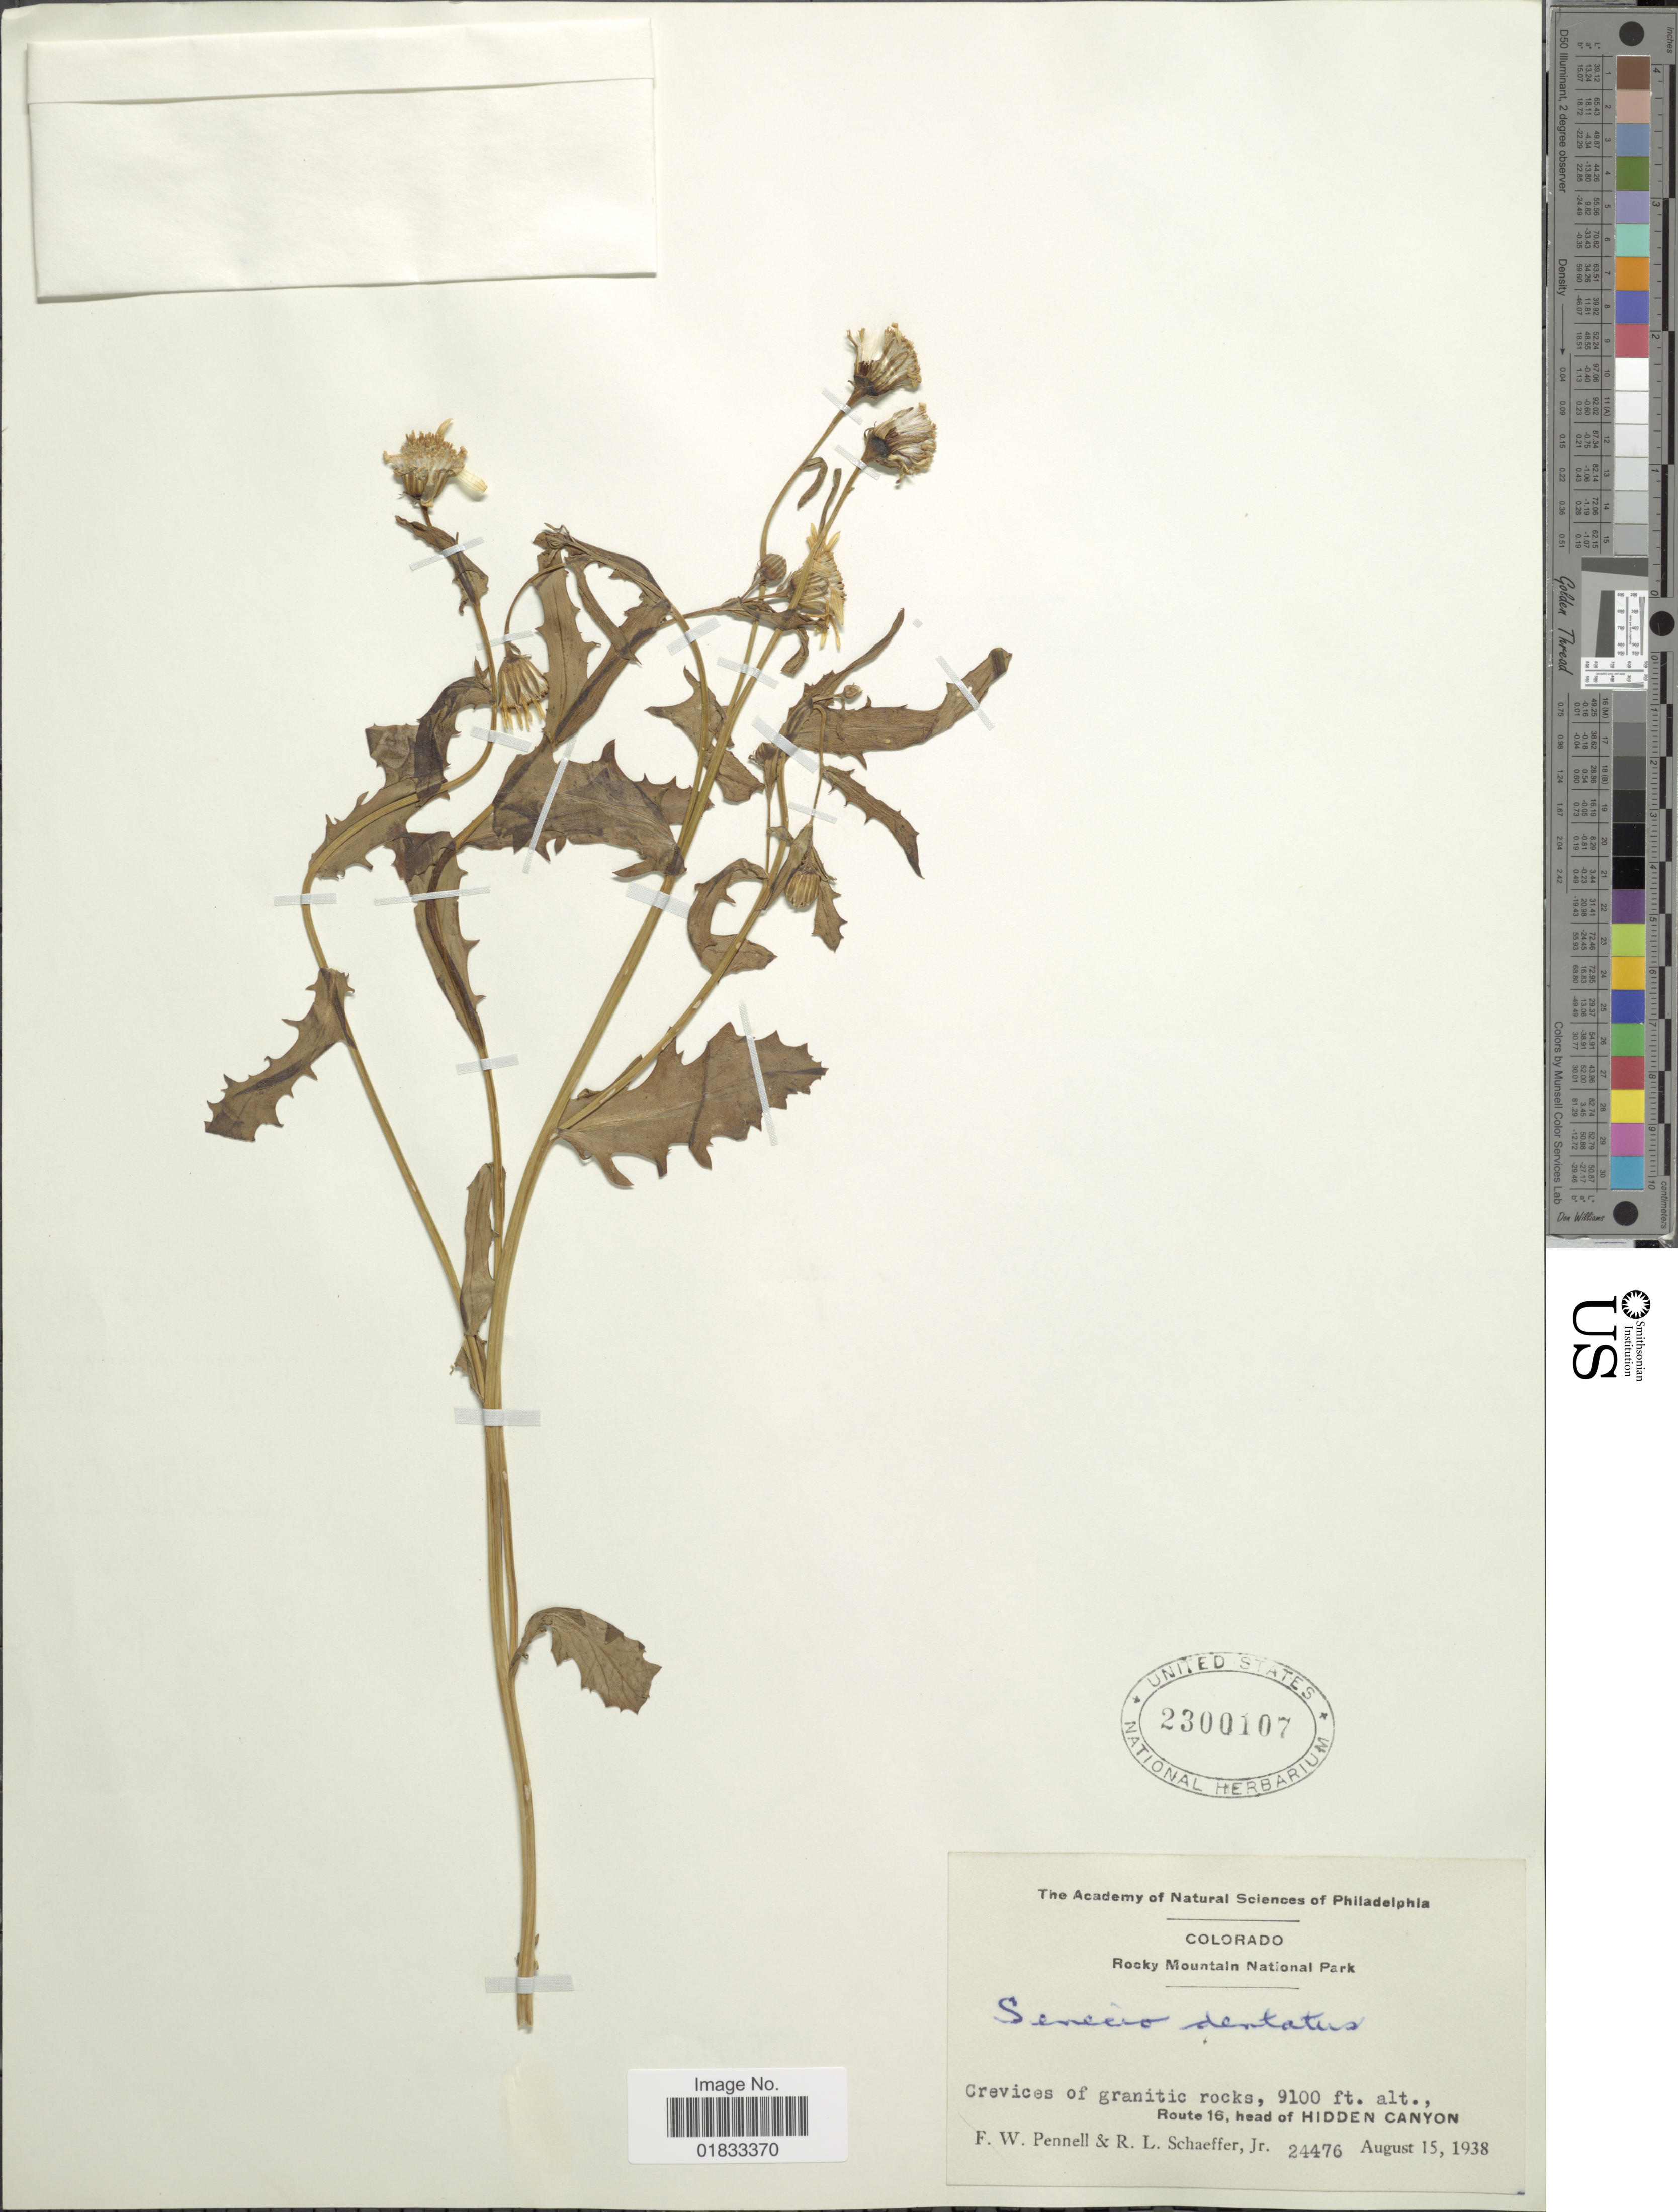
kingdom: Plantae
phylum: Tracheophyta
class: Magnoliopsida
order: Asterales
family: Asteraceae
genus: Senecio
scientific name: Senecio dentatus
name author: Jacq.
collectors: F. W. Pennell & R. L. Schaeffer Jr.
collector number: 24476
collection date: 1938-08-15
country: United States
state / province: Colorado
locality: Rocky Mountain National Park, Route 16, head of Hidden Canyon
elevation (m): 2774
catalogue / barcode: US 2300107